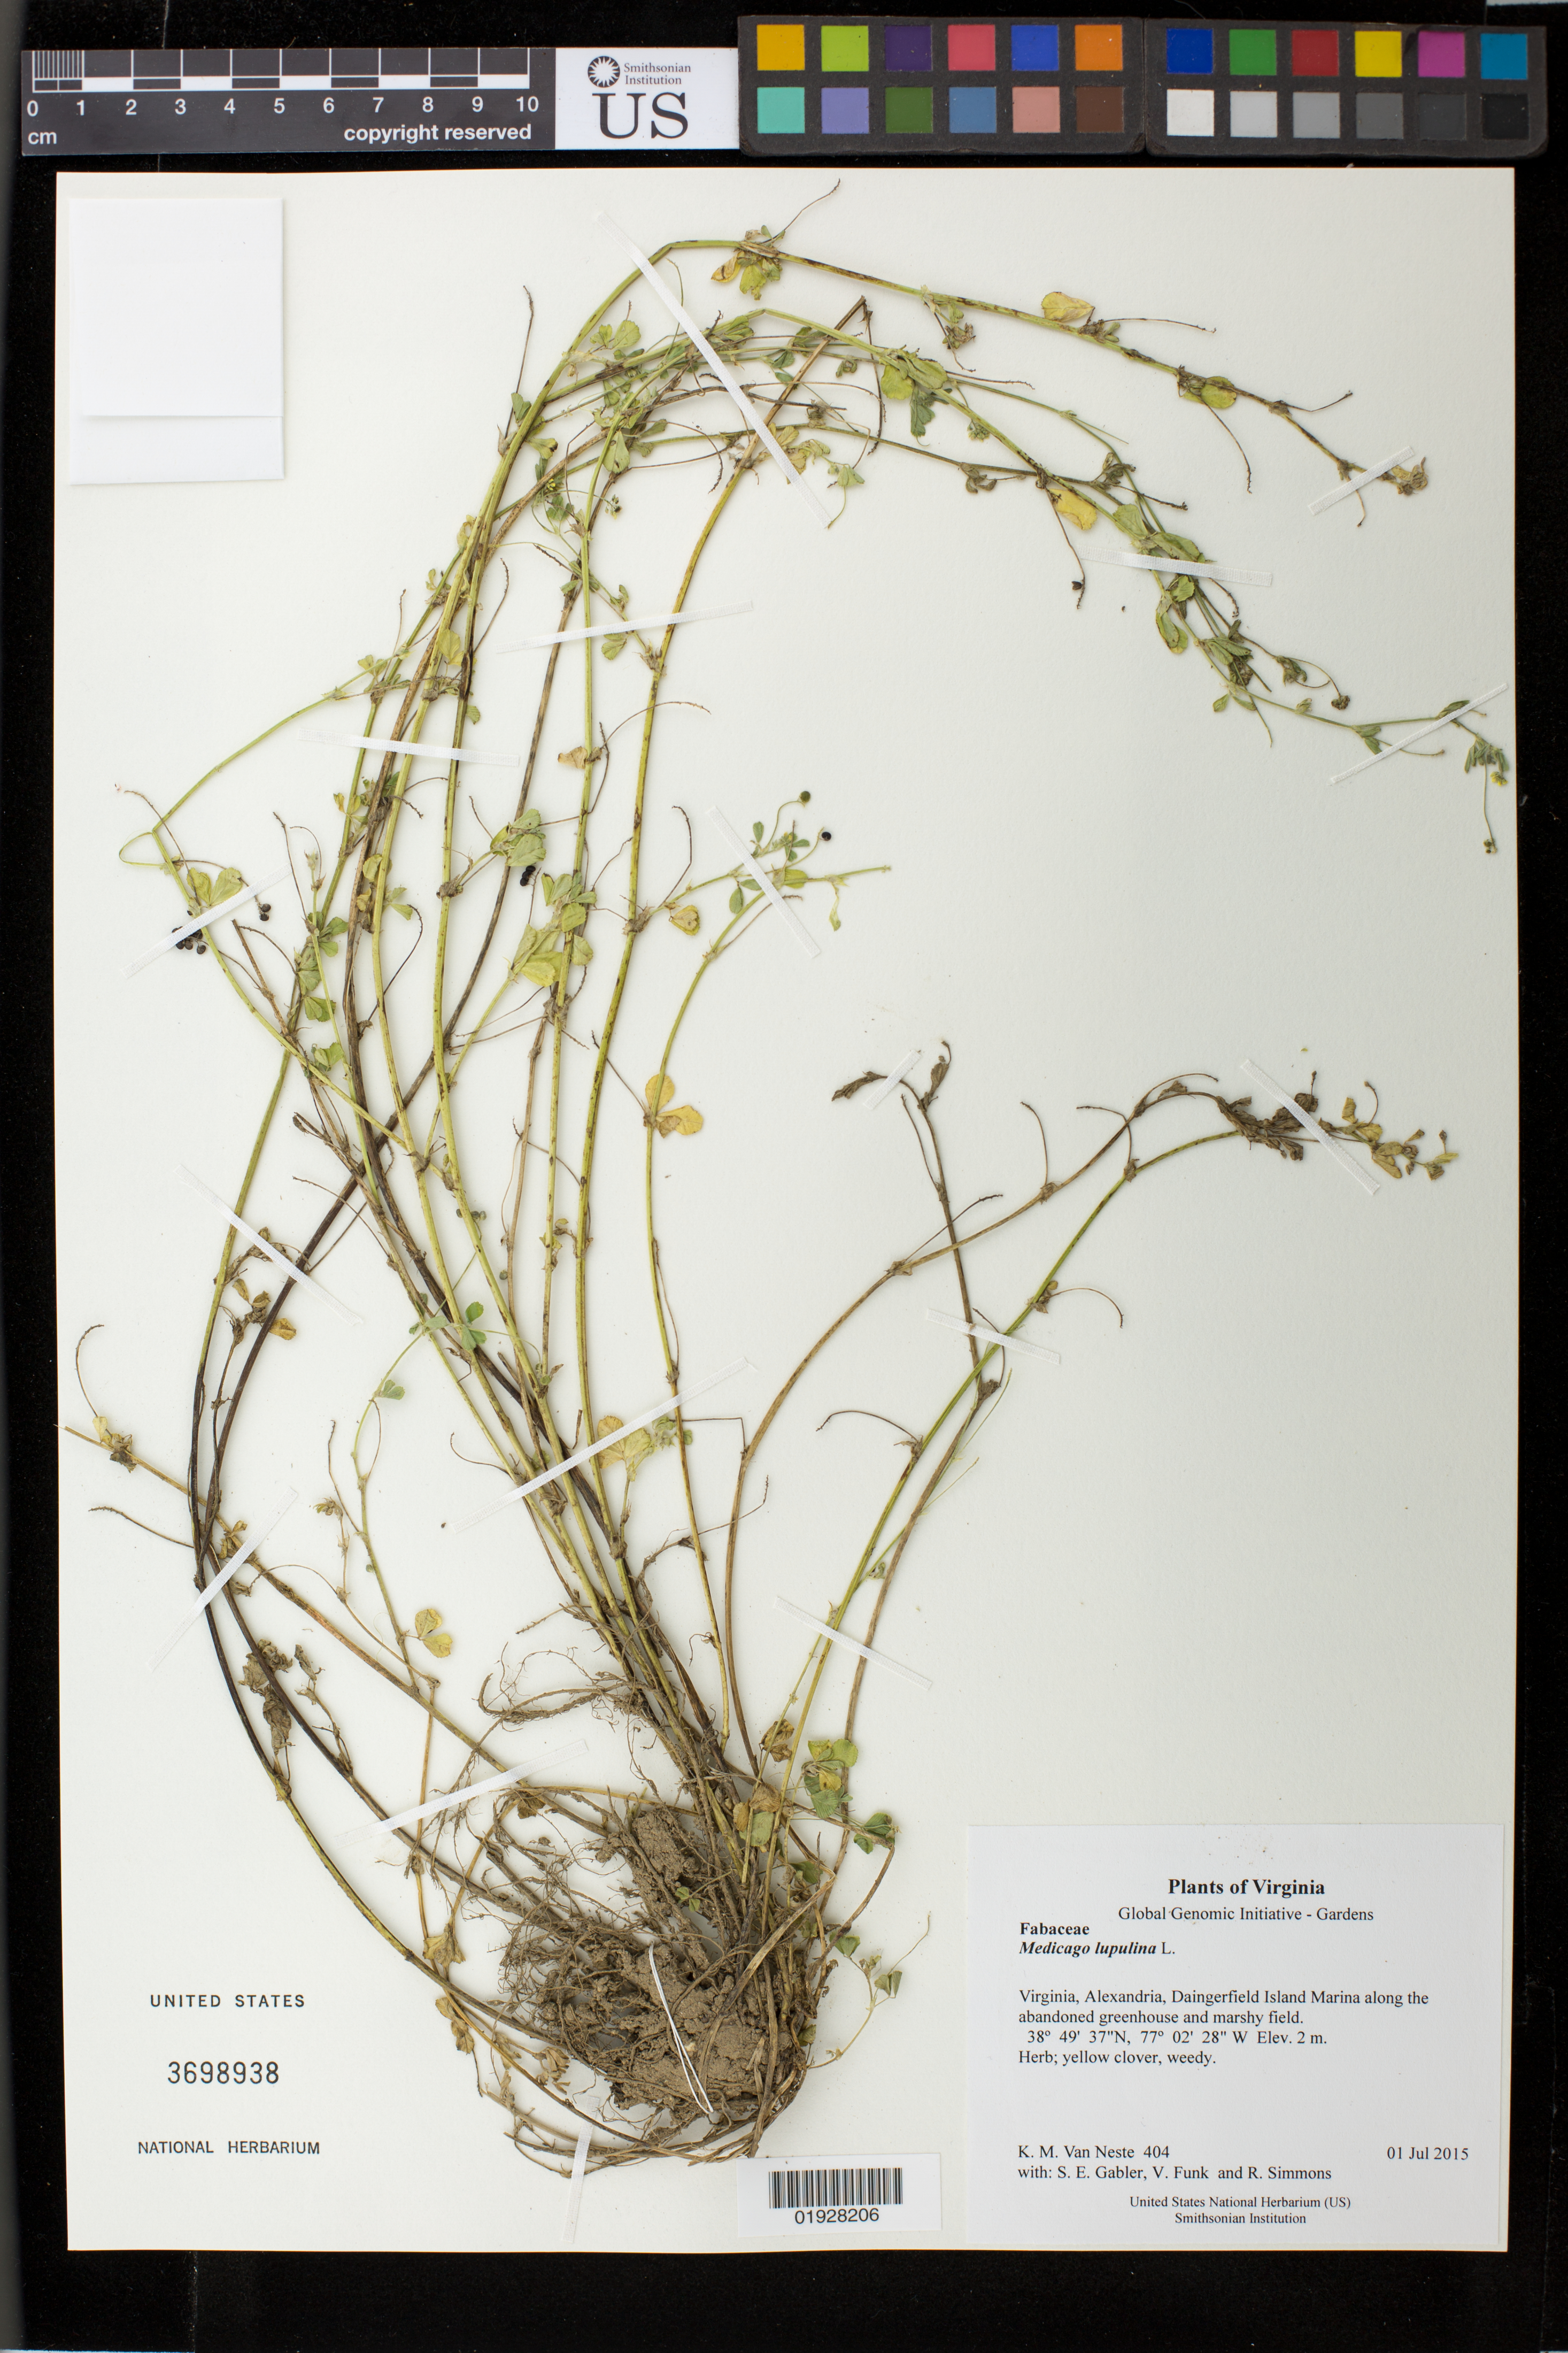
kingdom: Plantae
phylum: Tracheophyta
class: Magnoliopsida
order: Fabales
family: Fabaceae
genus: Medicago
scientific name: Medicago lupulina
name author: L.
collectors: K. M. Van Neste, S. E. Gabler, V. Funk & R. Simmons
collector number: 404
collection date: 2015-07-01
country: United States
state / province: Virginia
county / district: City of Alexandria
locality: Daingerfield Island Marina along the abandoned greenhouse and marshy field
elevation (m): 2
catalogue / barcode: US 3698938